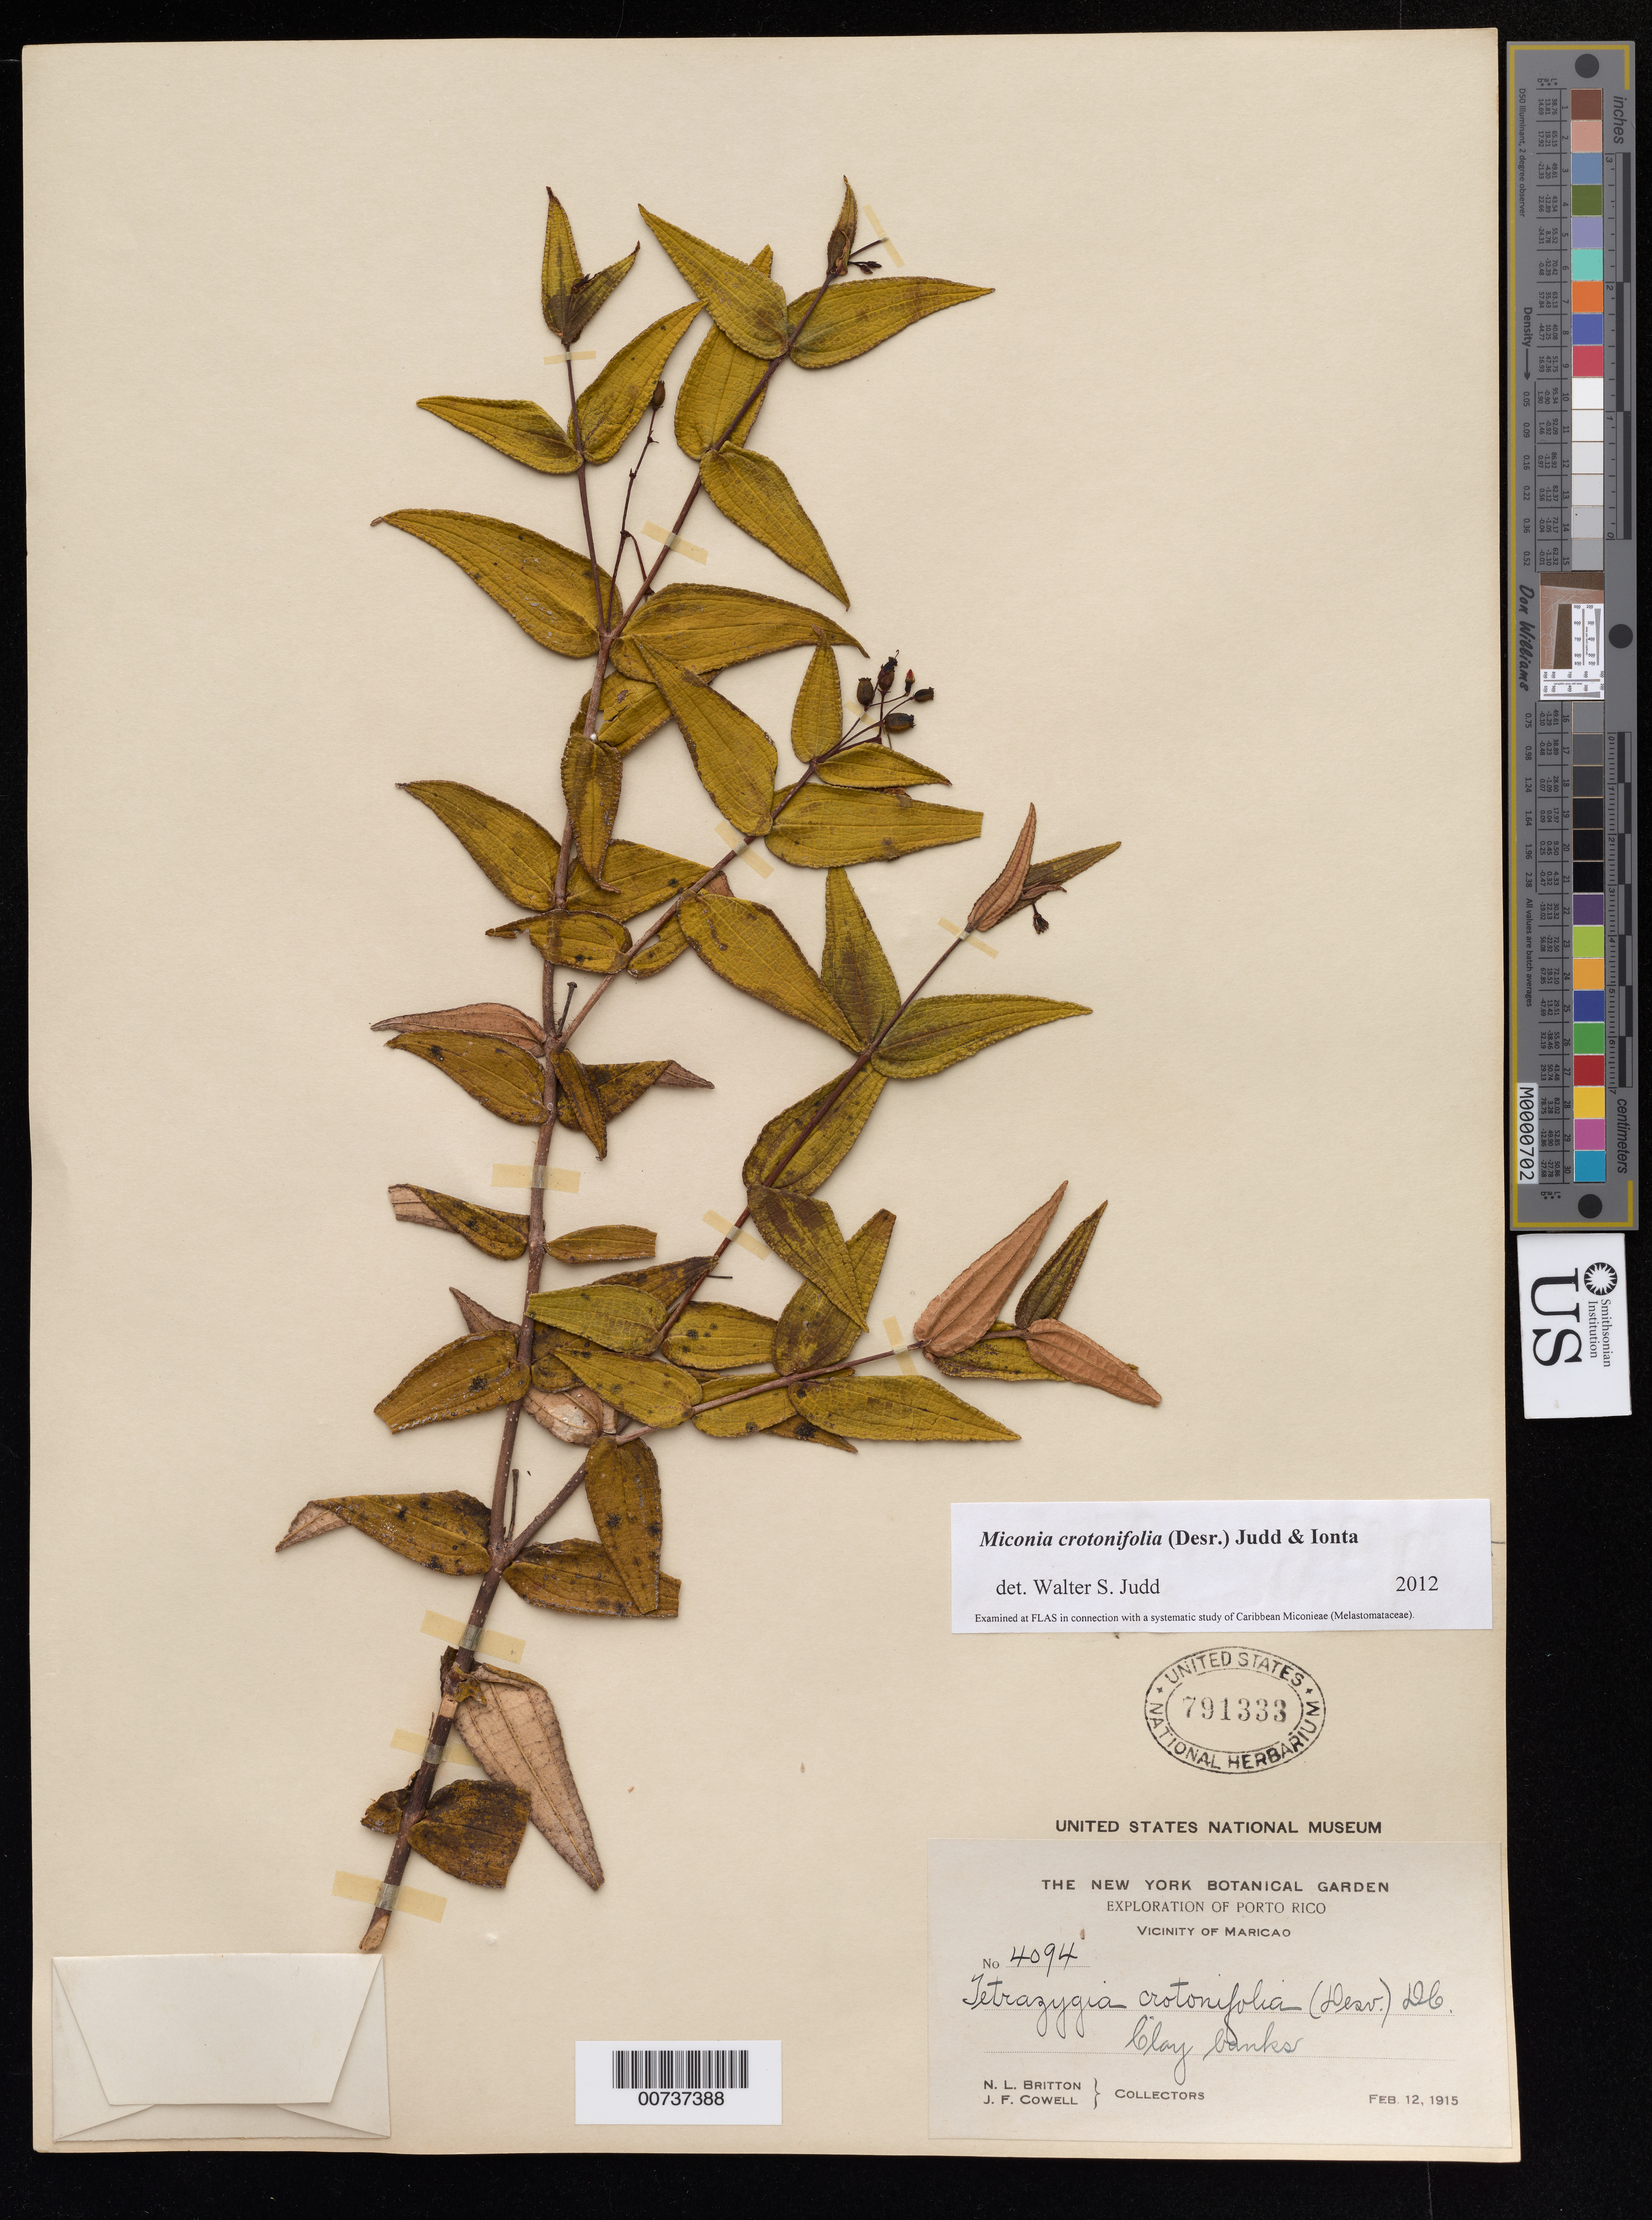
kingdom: Plantae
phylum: Tracheophyta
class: Magnoliopsida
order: Myrtales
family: Melastomataceae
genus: Miconia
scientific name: Miconia crotonifolia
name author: (Desr.) Judd & Ionta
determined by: Judd, Walter S.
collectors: N. Britton & J. F. Cowell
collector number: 4094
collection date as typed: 12 Feb 1915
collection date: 1915-02-12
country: Puerto Rico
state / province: Maricao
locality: Vicinity of Maricao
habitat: Clay banks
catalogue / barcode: US 791333